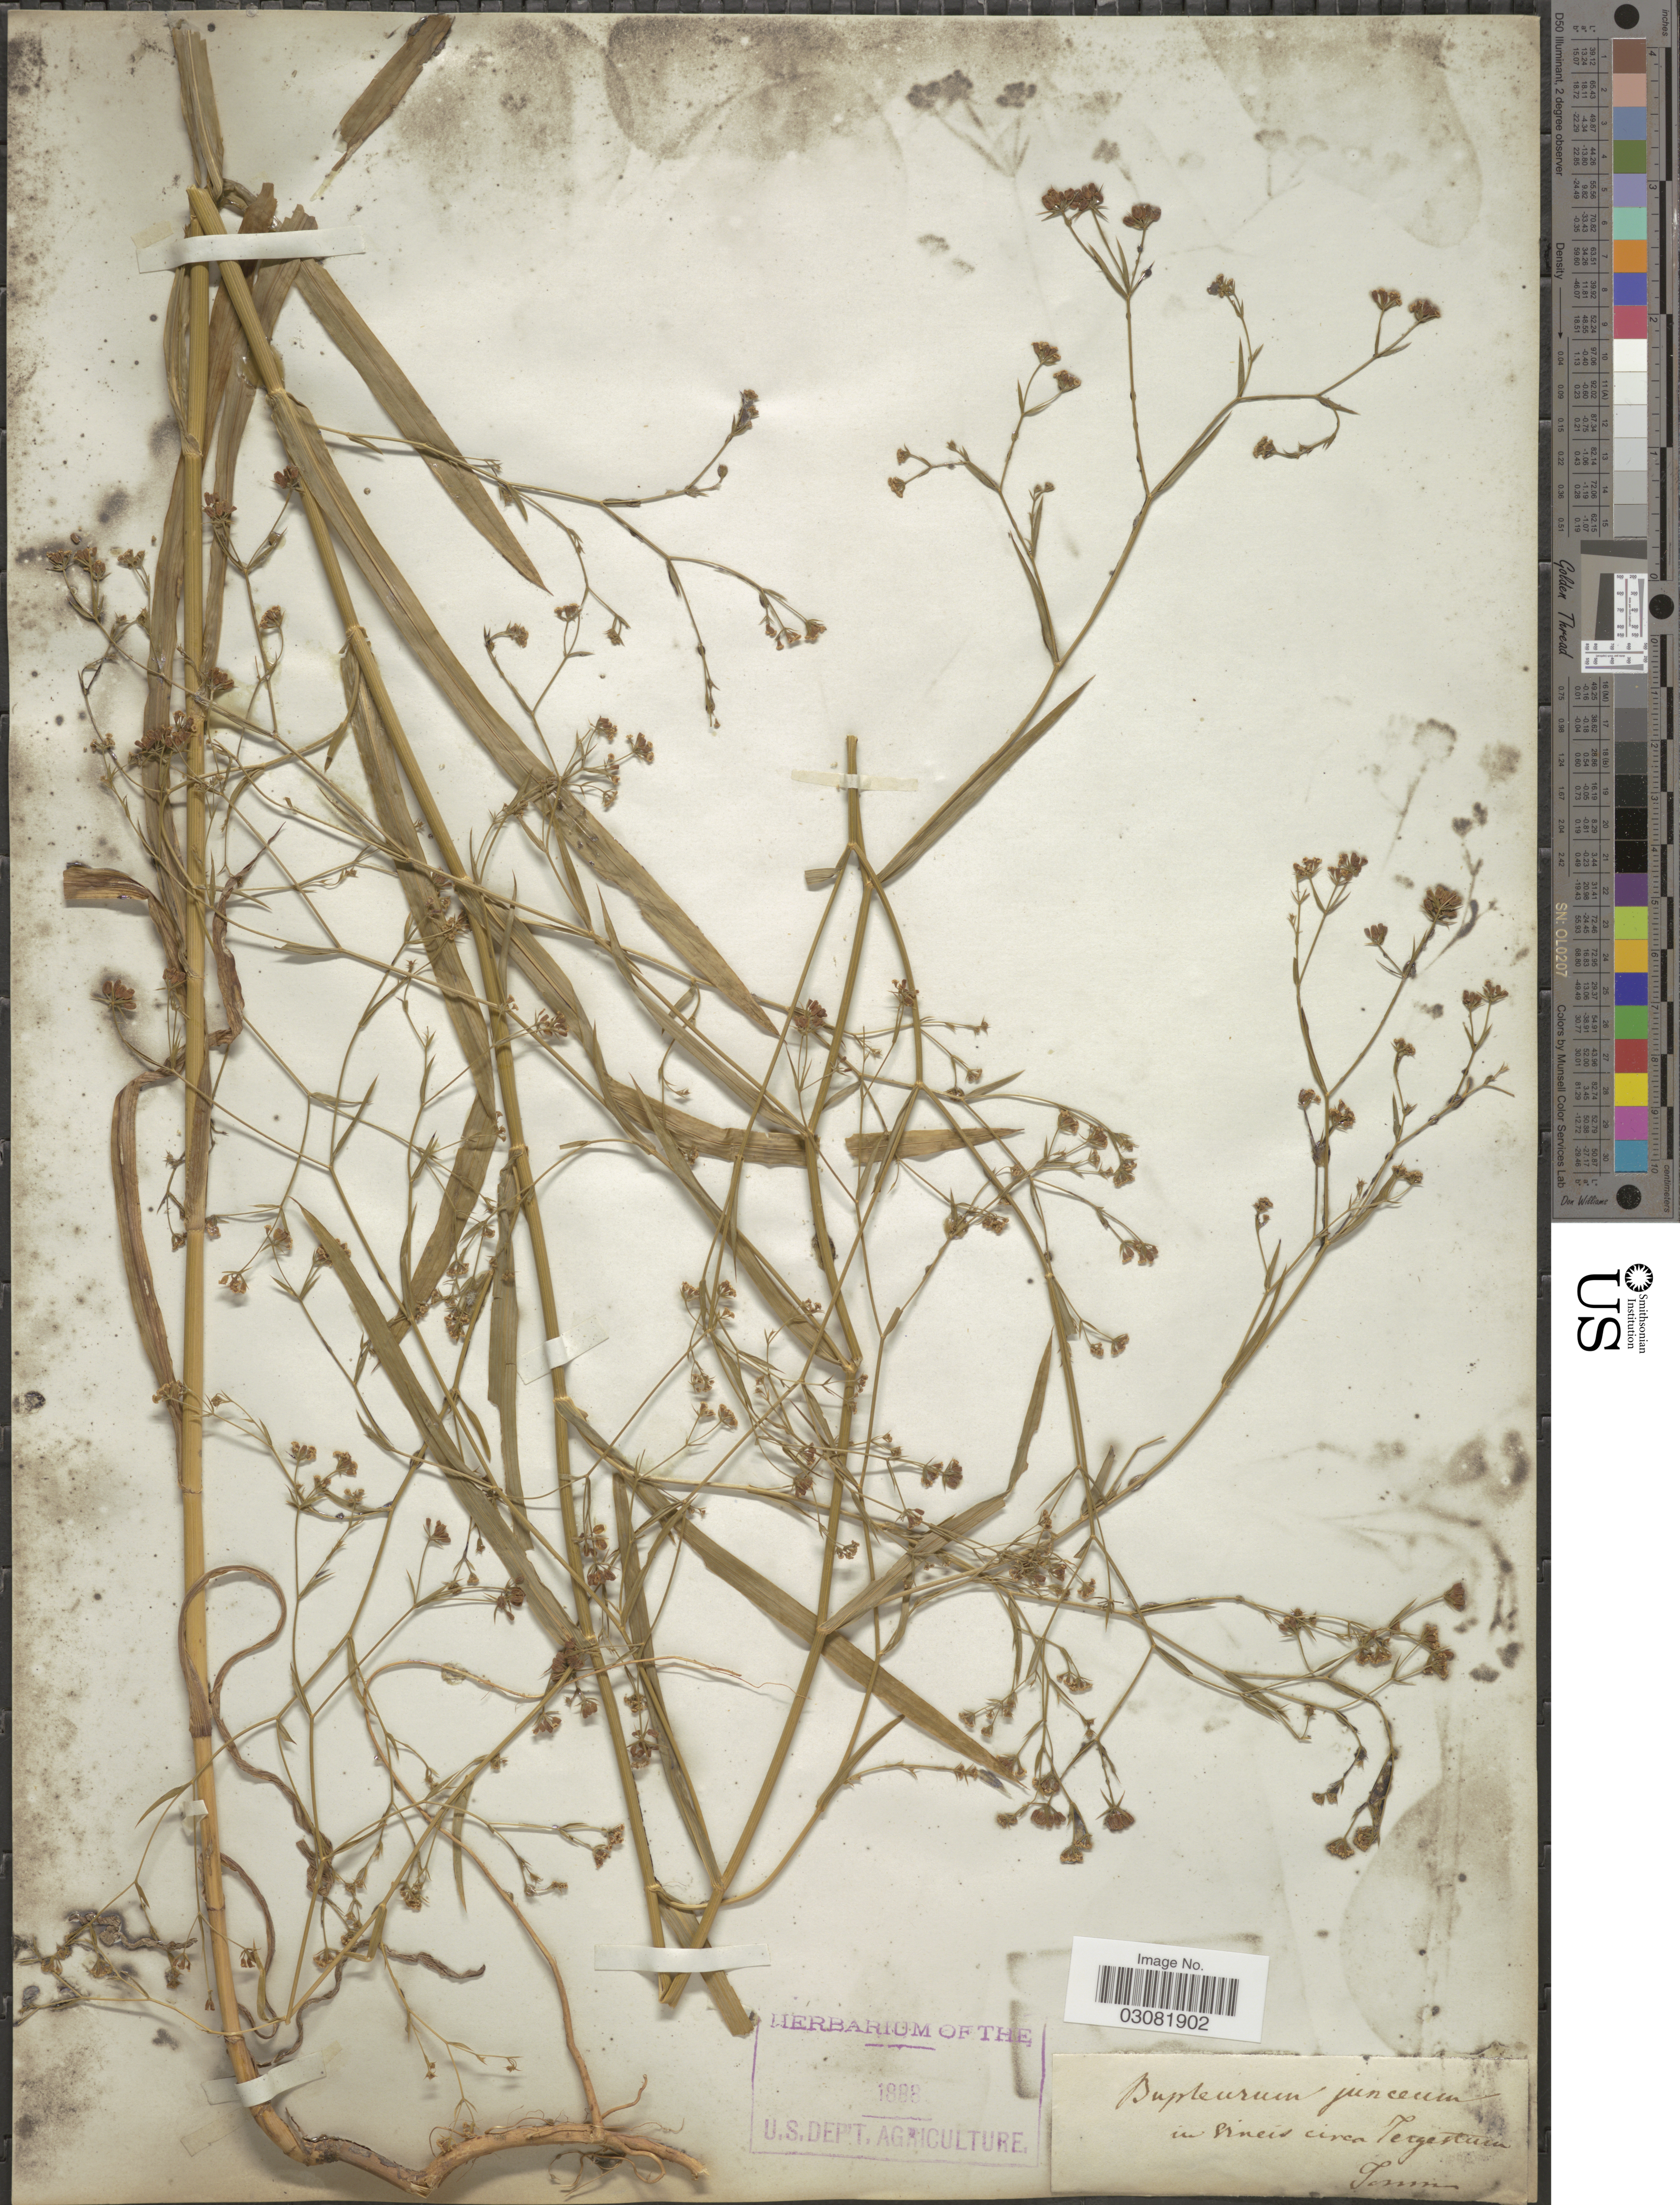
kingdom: Plantae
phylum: Tracheophyta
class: Magnoliopsida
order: Apiales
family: Apiaceae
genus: Bupleurum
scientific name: Bupleurum praealtum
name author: L.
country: Italy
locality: In Vineis circa Tergetum.